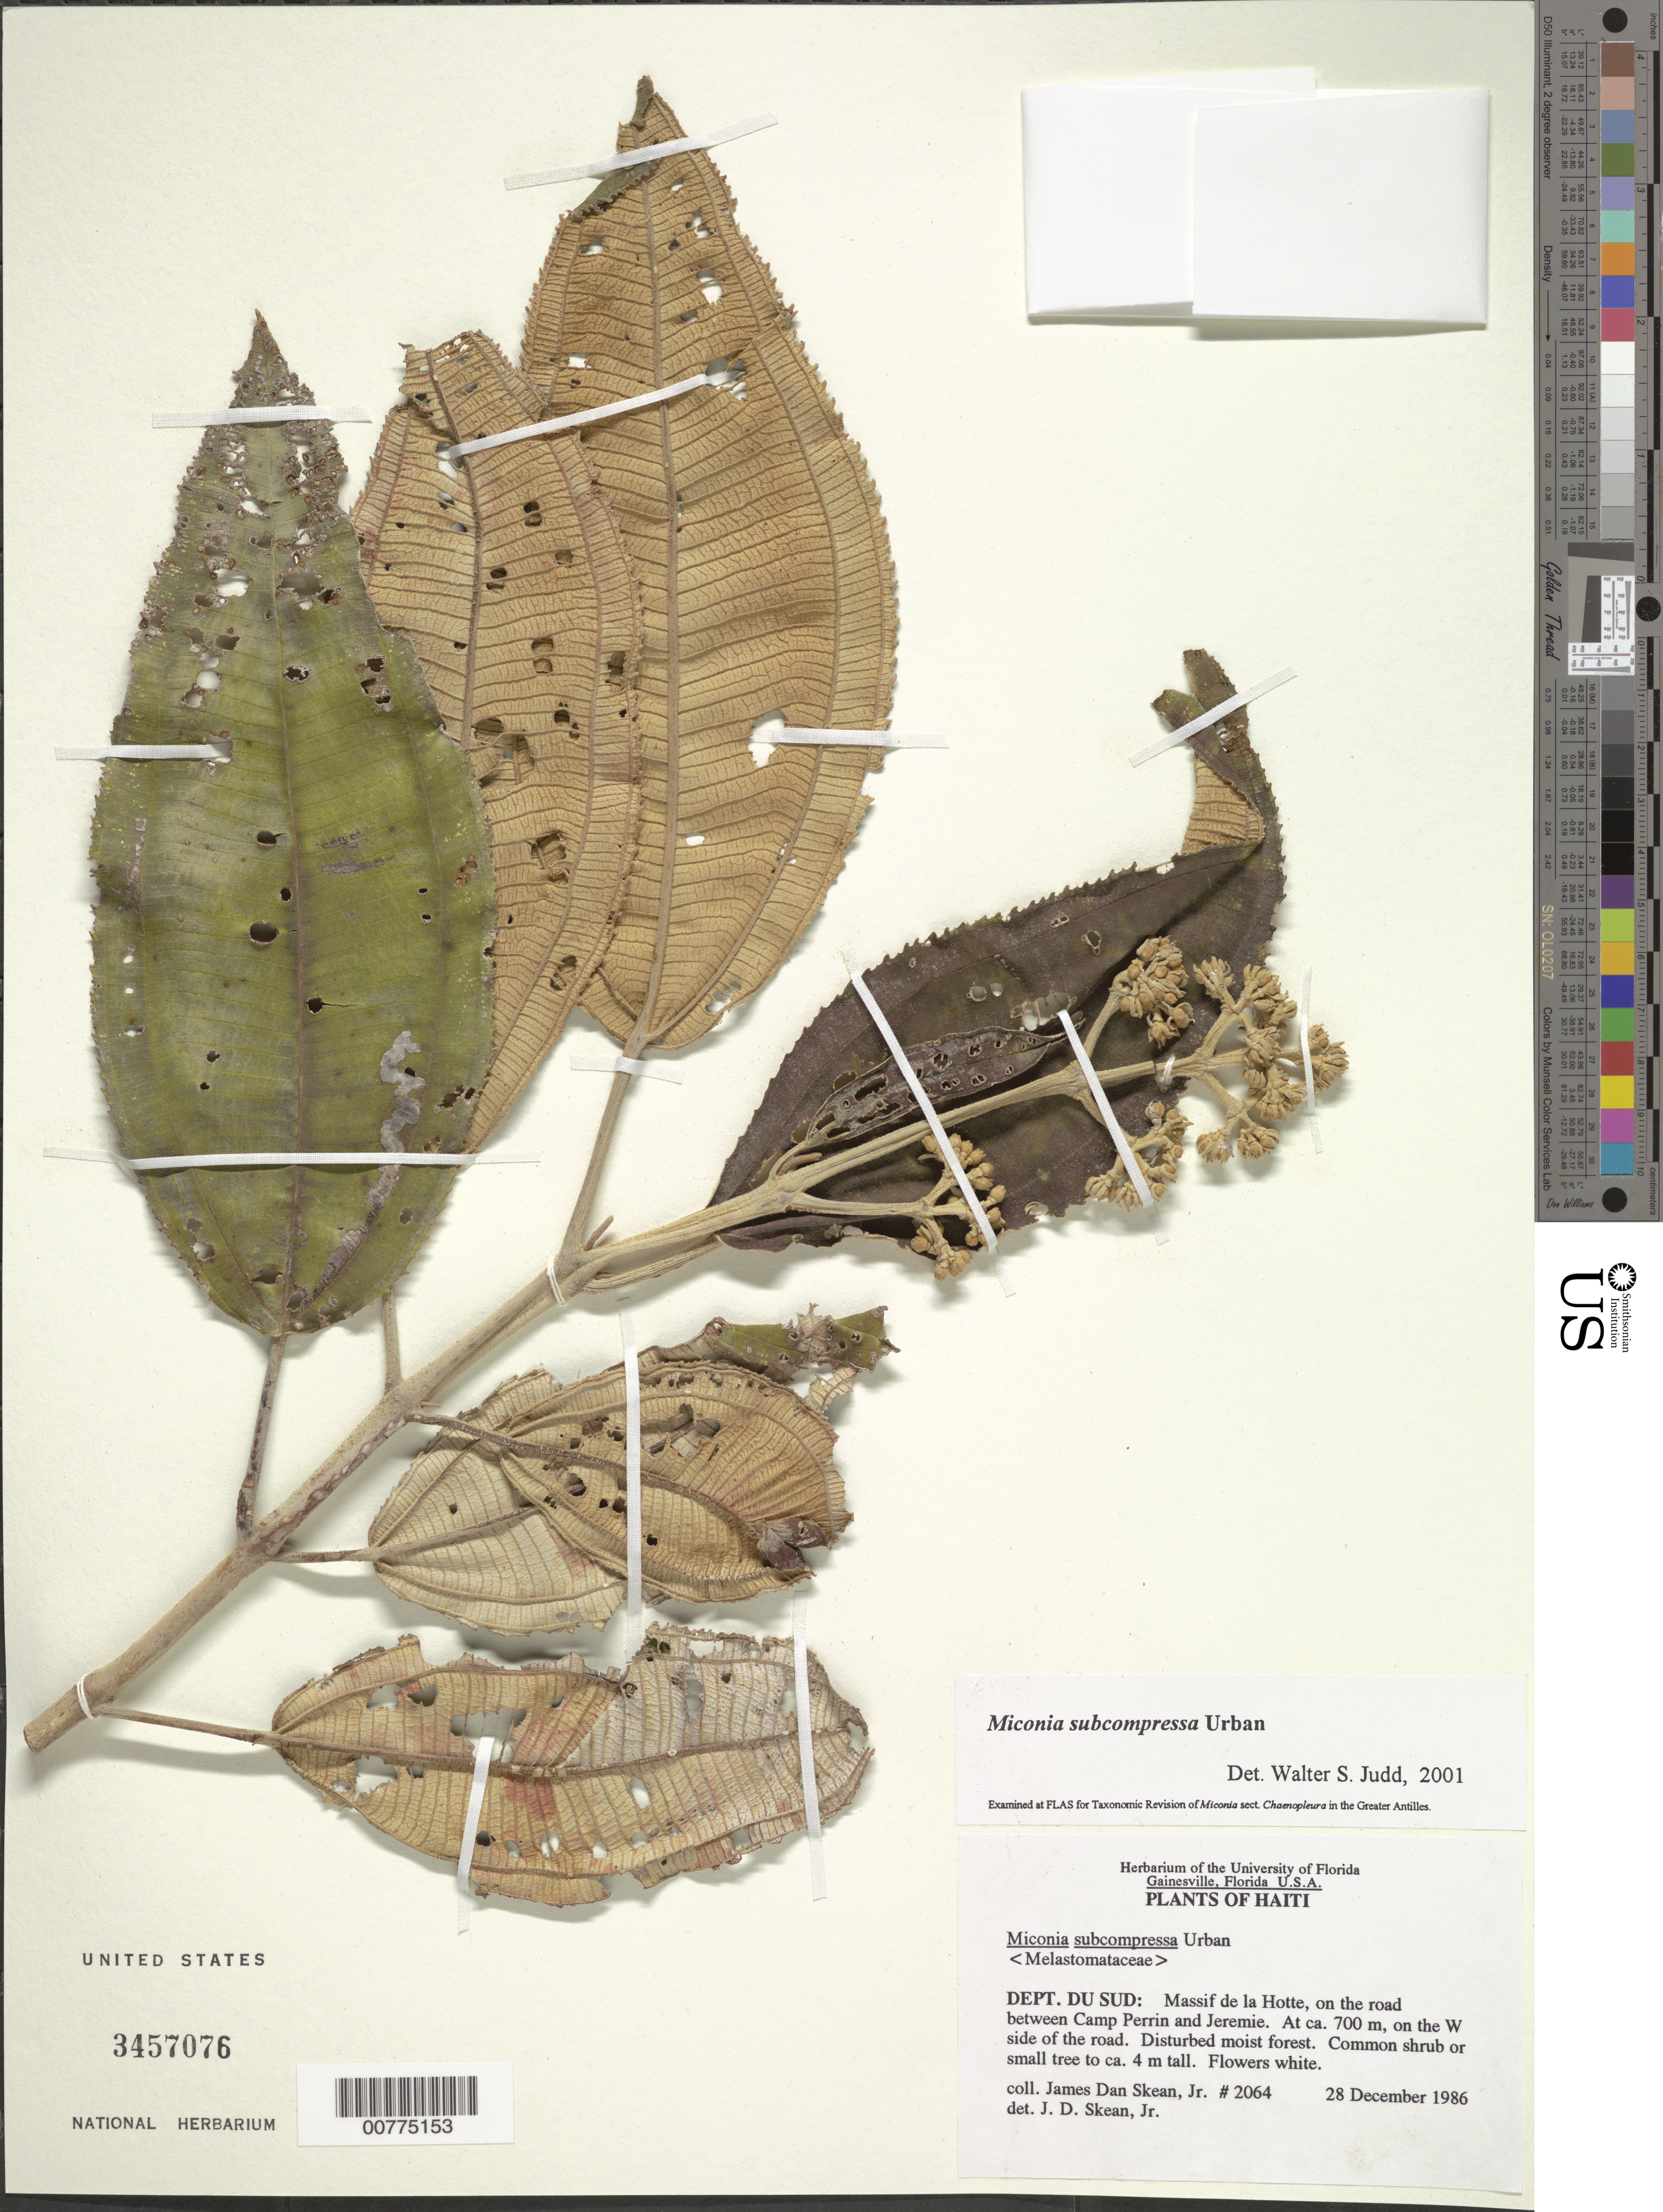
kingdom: Plantae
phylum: Tracheophyta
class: Magnoliopsida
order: Myrtales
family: Melastomataceae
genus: Miconia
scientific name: Miconia subcompressa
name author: Urb.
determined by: Judd, Walter S.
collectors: W. S. Judd & J. D. Skean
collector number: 2064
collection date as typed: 28 Dec 1986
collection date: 1986-12-28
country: Haiti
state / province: Sud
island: Hispaniola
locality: Massif de la Hotte, on the road between Camp Perrin and Jeremie, on the west side of the road.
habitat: Disturbed moist forest.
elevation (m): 700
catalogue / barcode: US 3457076